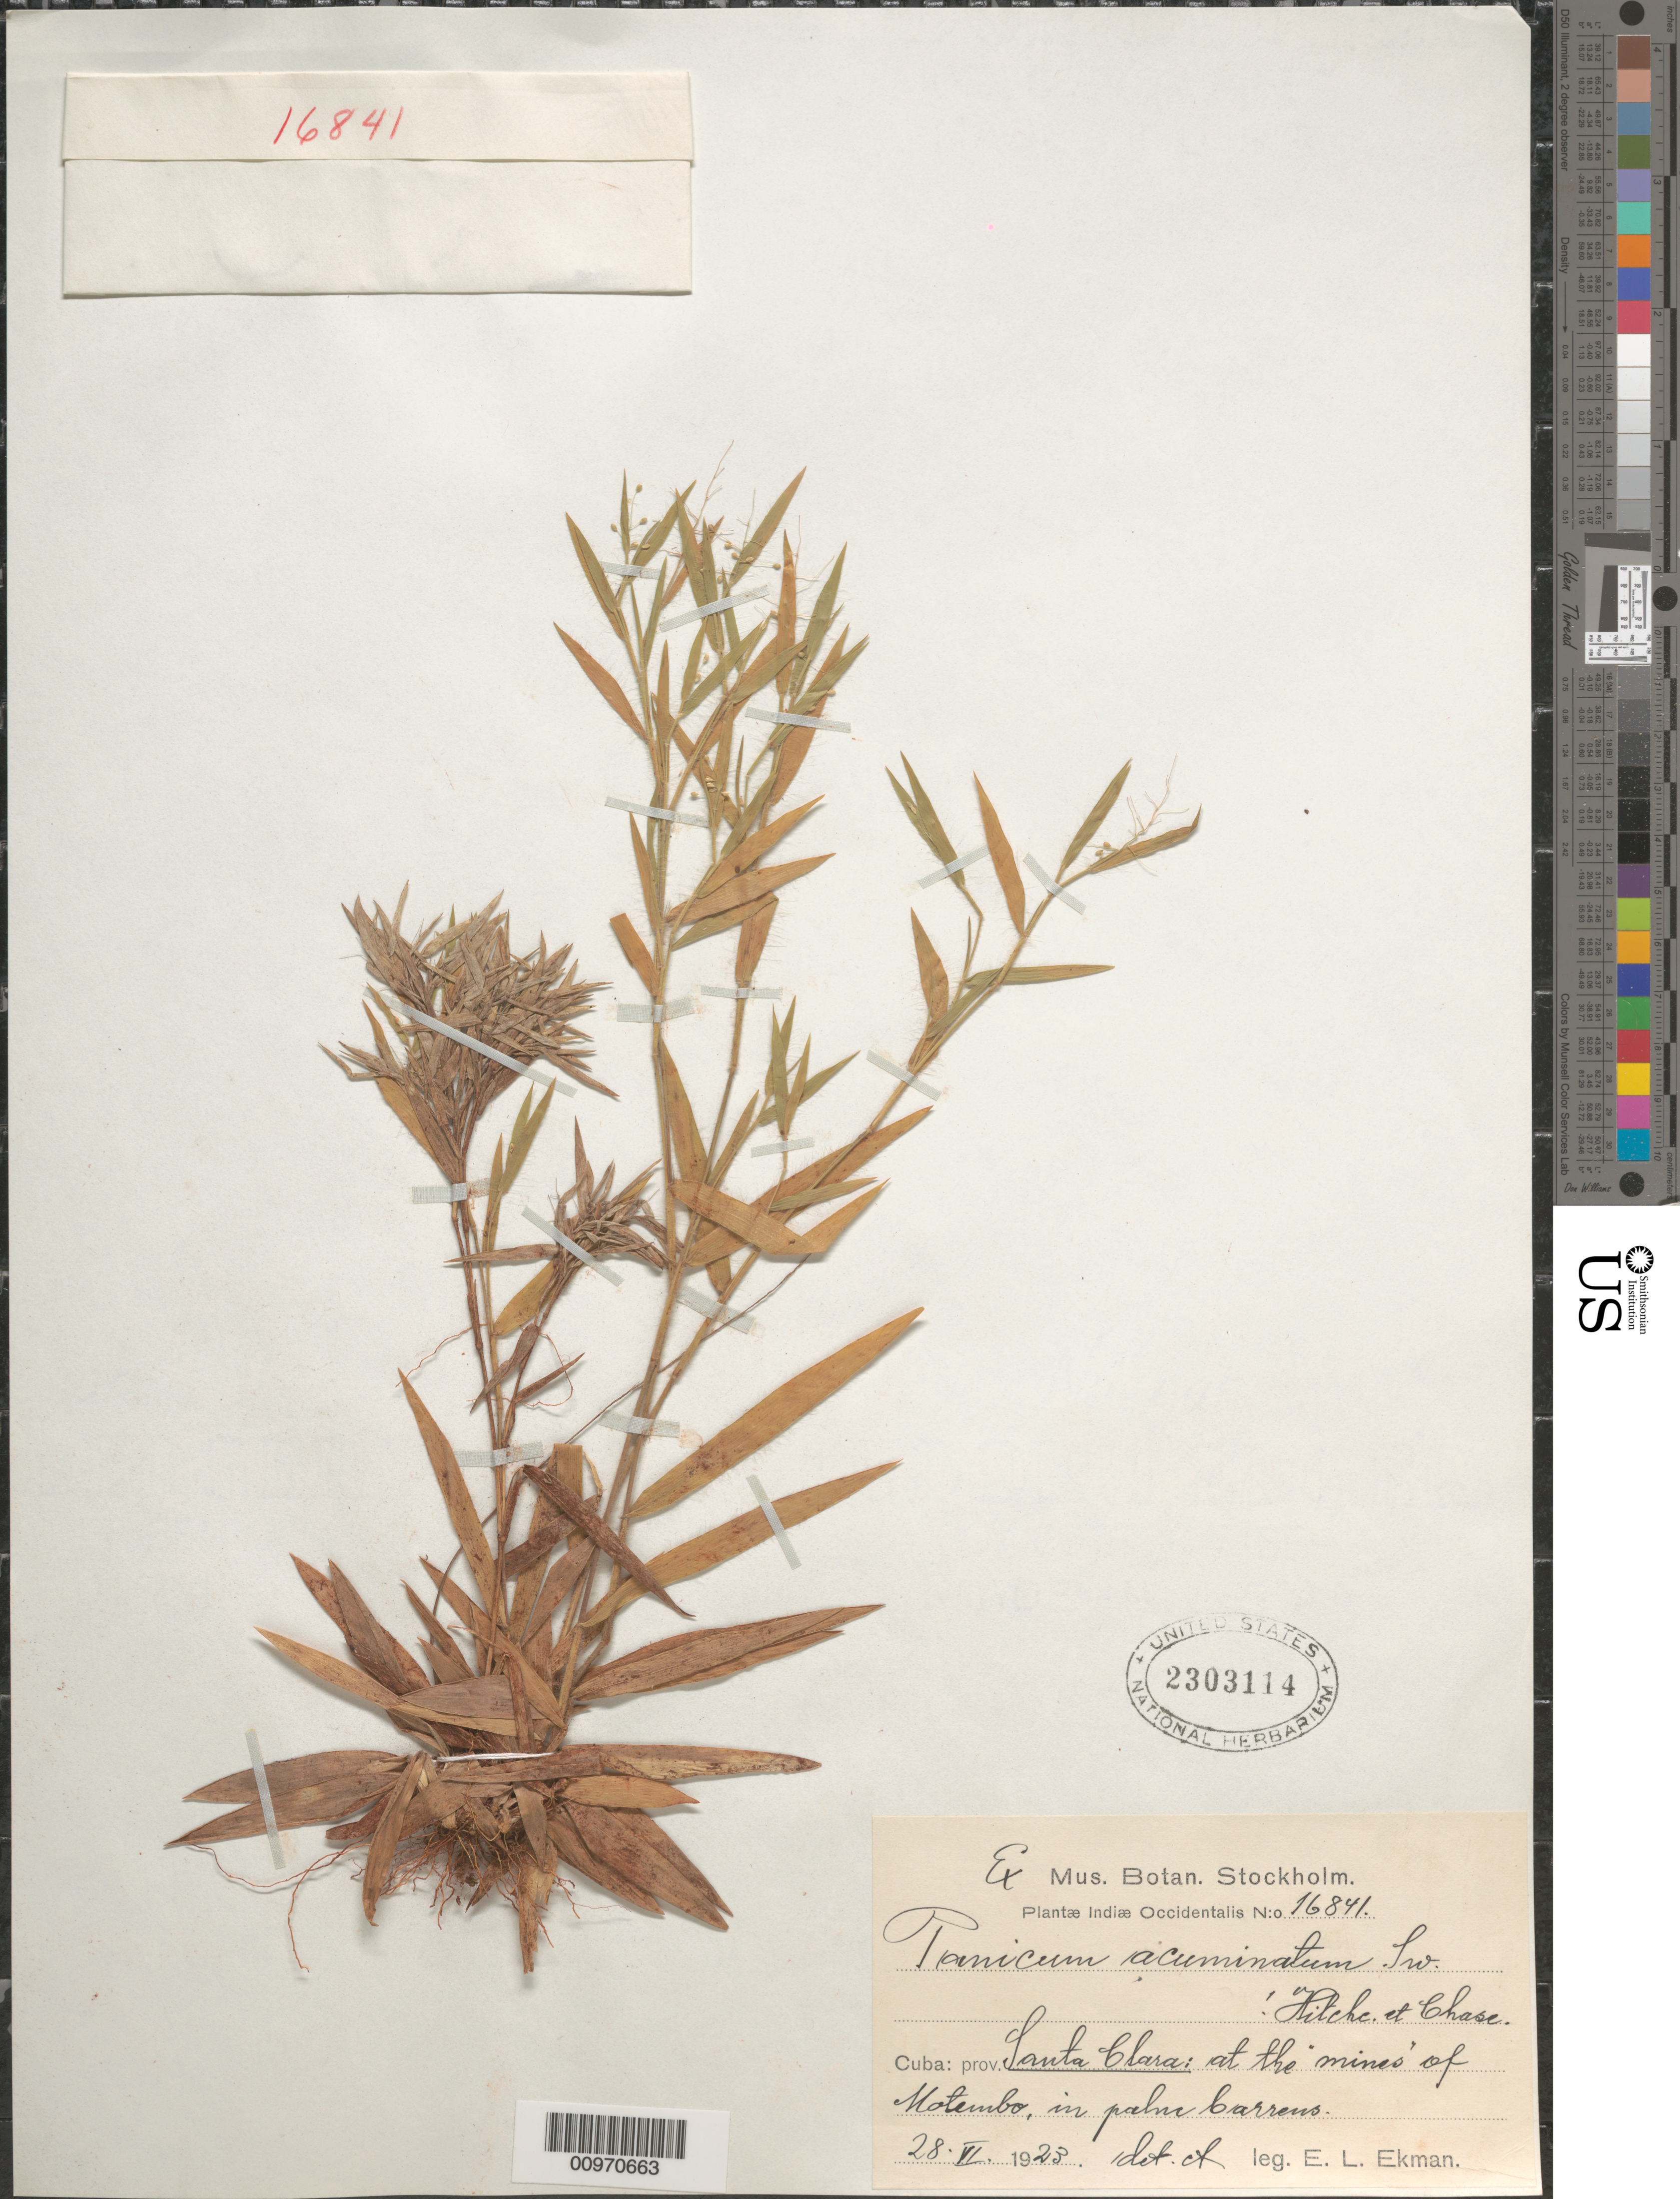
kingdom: Plantae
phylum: Tracheophyta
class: Liliopsida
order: Poales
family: Poaceae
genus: Panicum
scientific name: Panicum acuminatum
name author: Sw.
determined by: Hitchcock, A. S.; Chase, [M.] A.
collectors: E. L. Ekman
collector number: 16841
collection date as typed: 28 Jun 1923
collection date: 1923-06-28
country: Cuba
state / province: Santa Clara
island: Cuba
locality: Motembo, at the mines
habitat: In palm barrens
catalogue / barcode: US 2303114